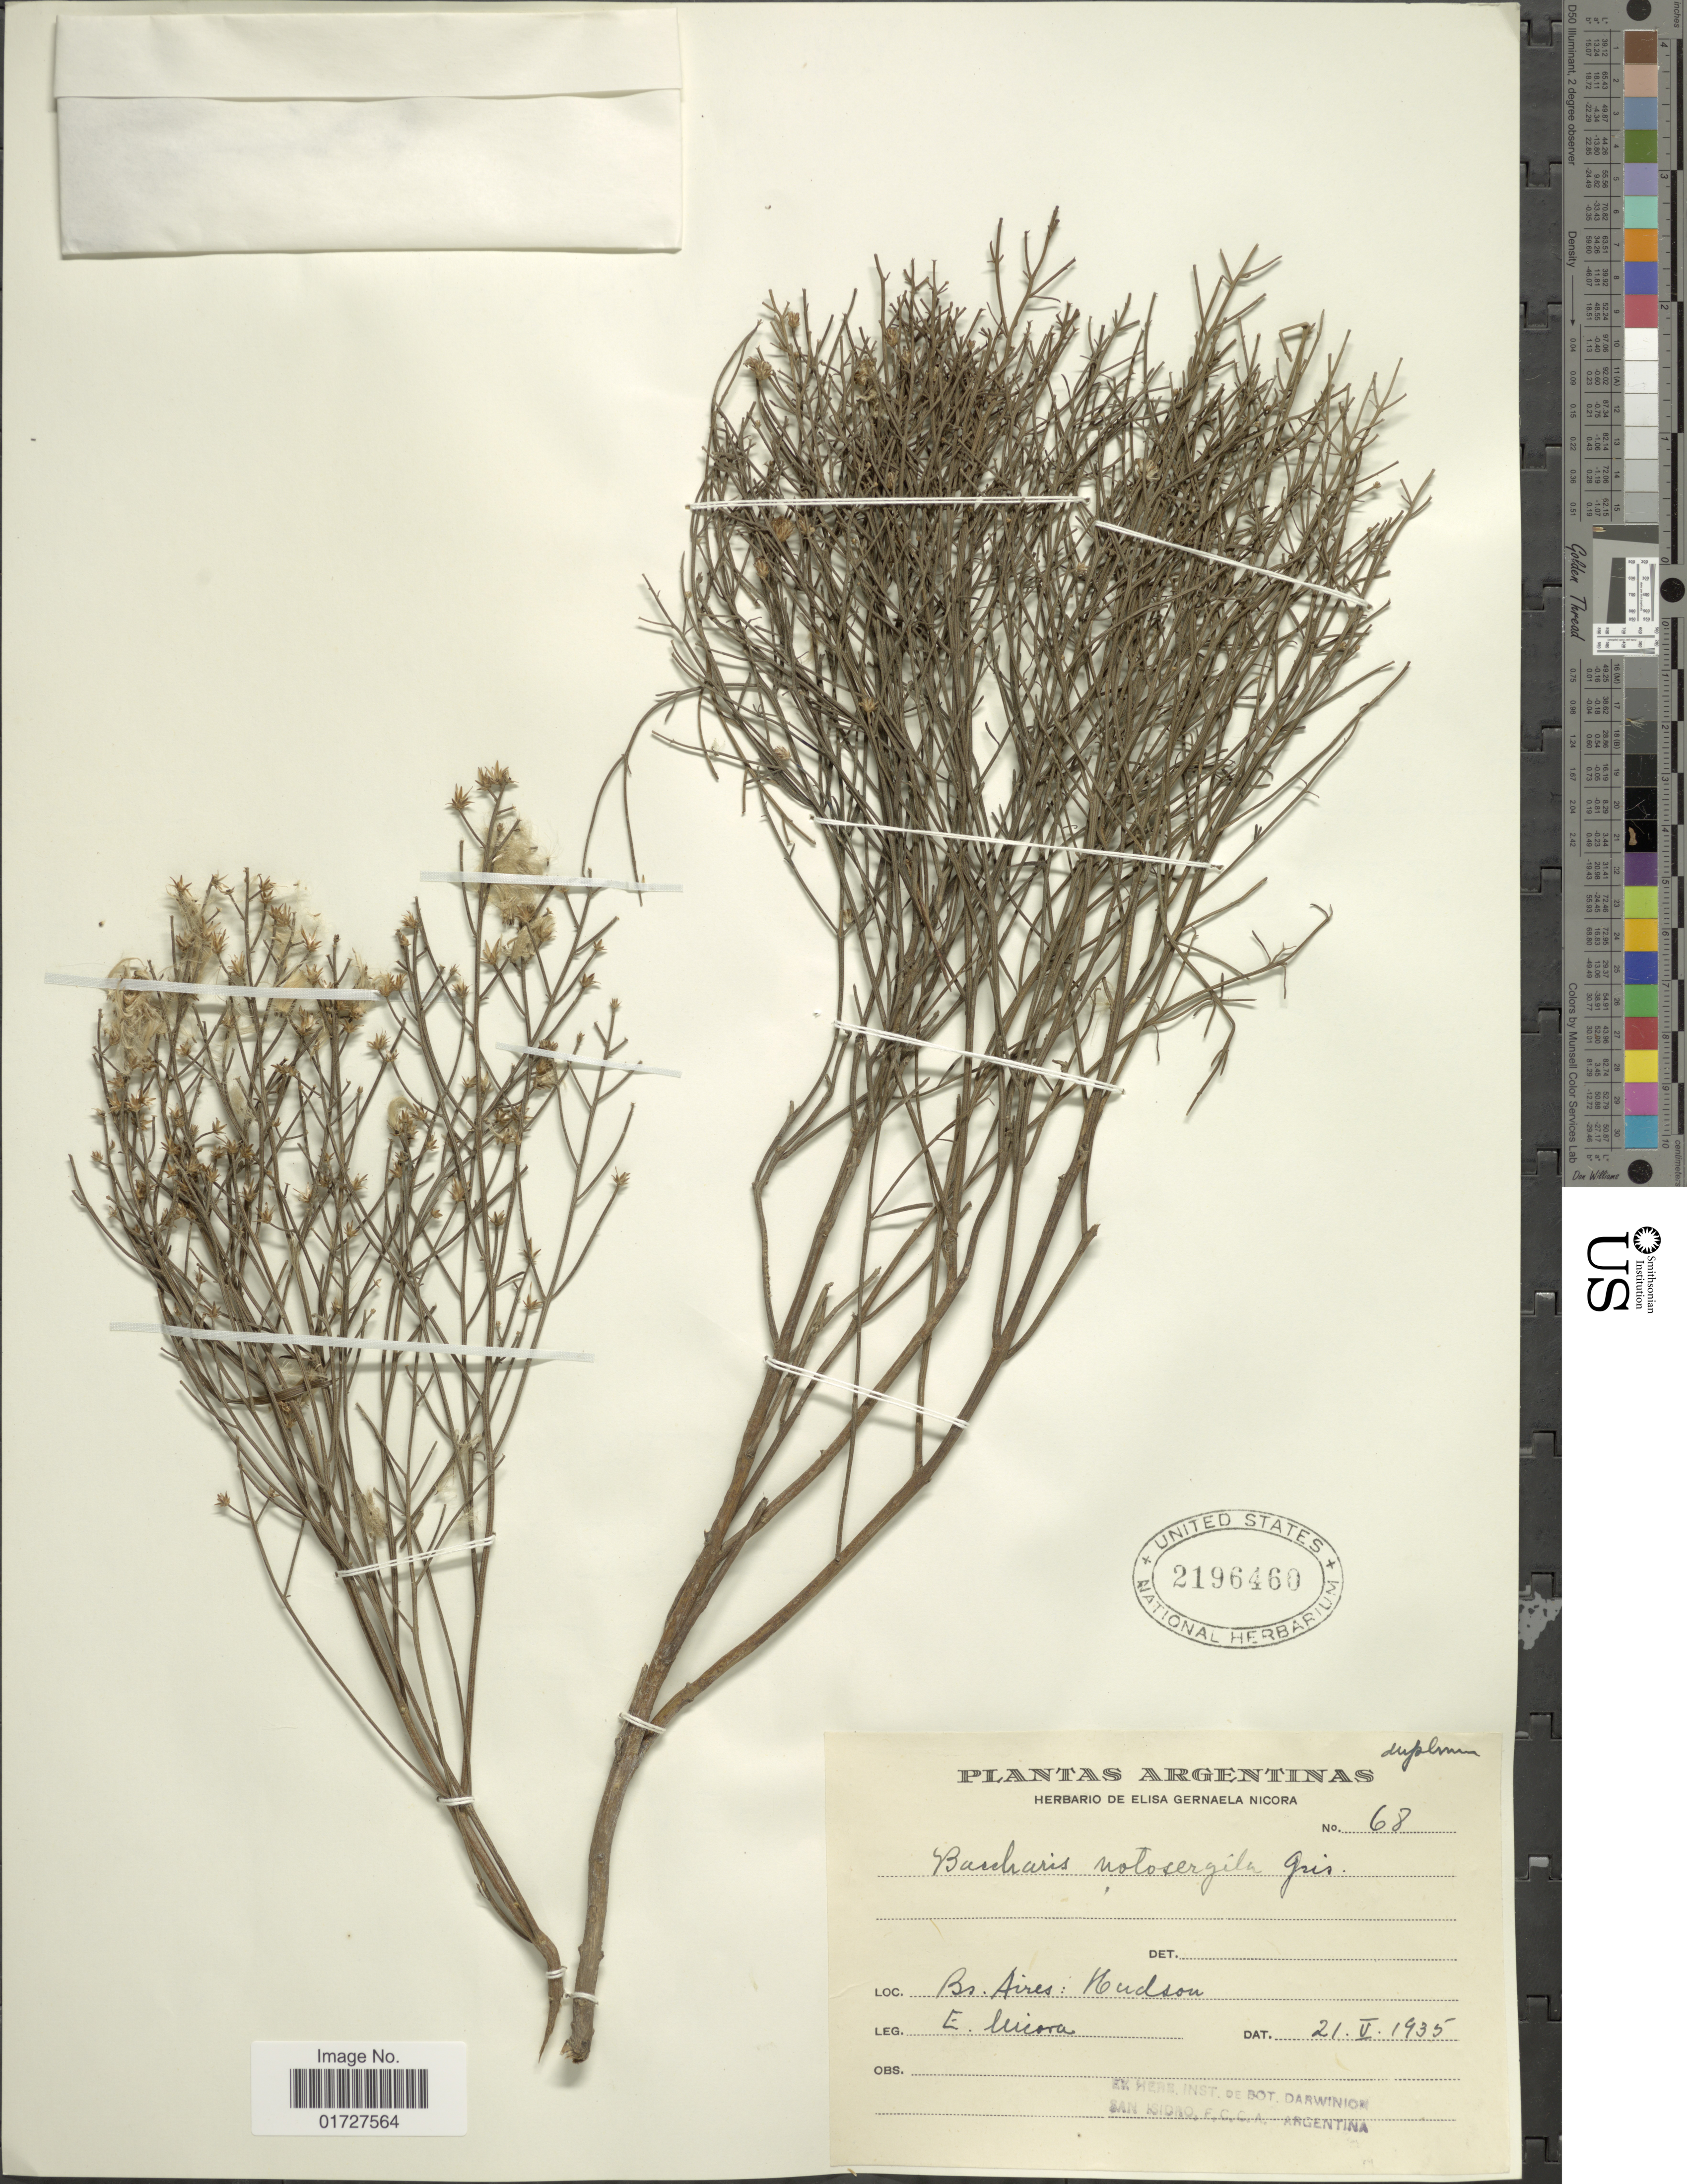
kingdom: Plantae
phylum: Tracheophyta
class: Magnoliopsida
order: Asterales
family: Asteraceae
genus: Baccharis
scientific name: Baccharis notosergila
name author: Griseb.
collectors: E. G. Nicora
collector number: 68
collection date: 1935-05-21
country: Argentina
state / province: Buenos Aires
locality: Bs. Aires, Hudson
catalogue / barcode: US 2196460